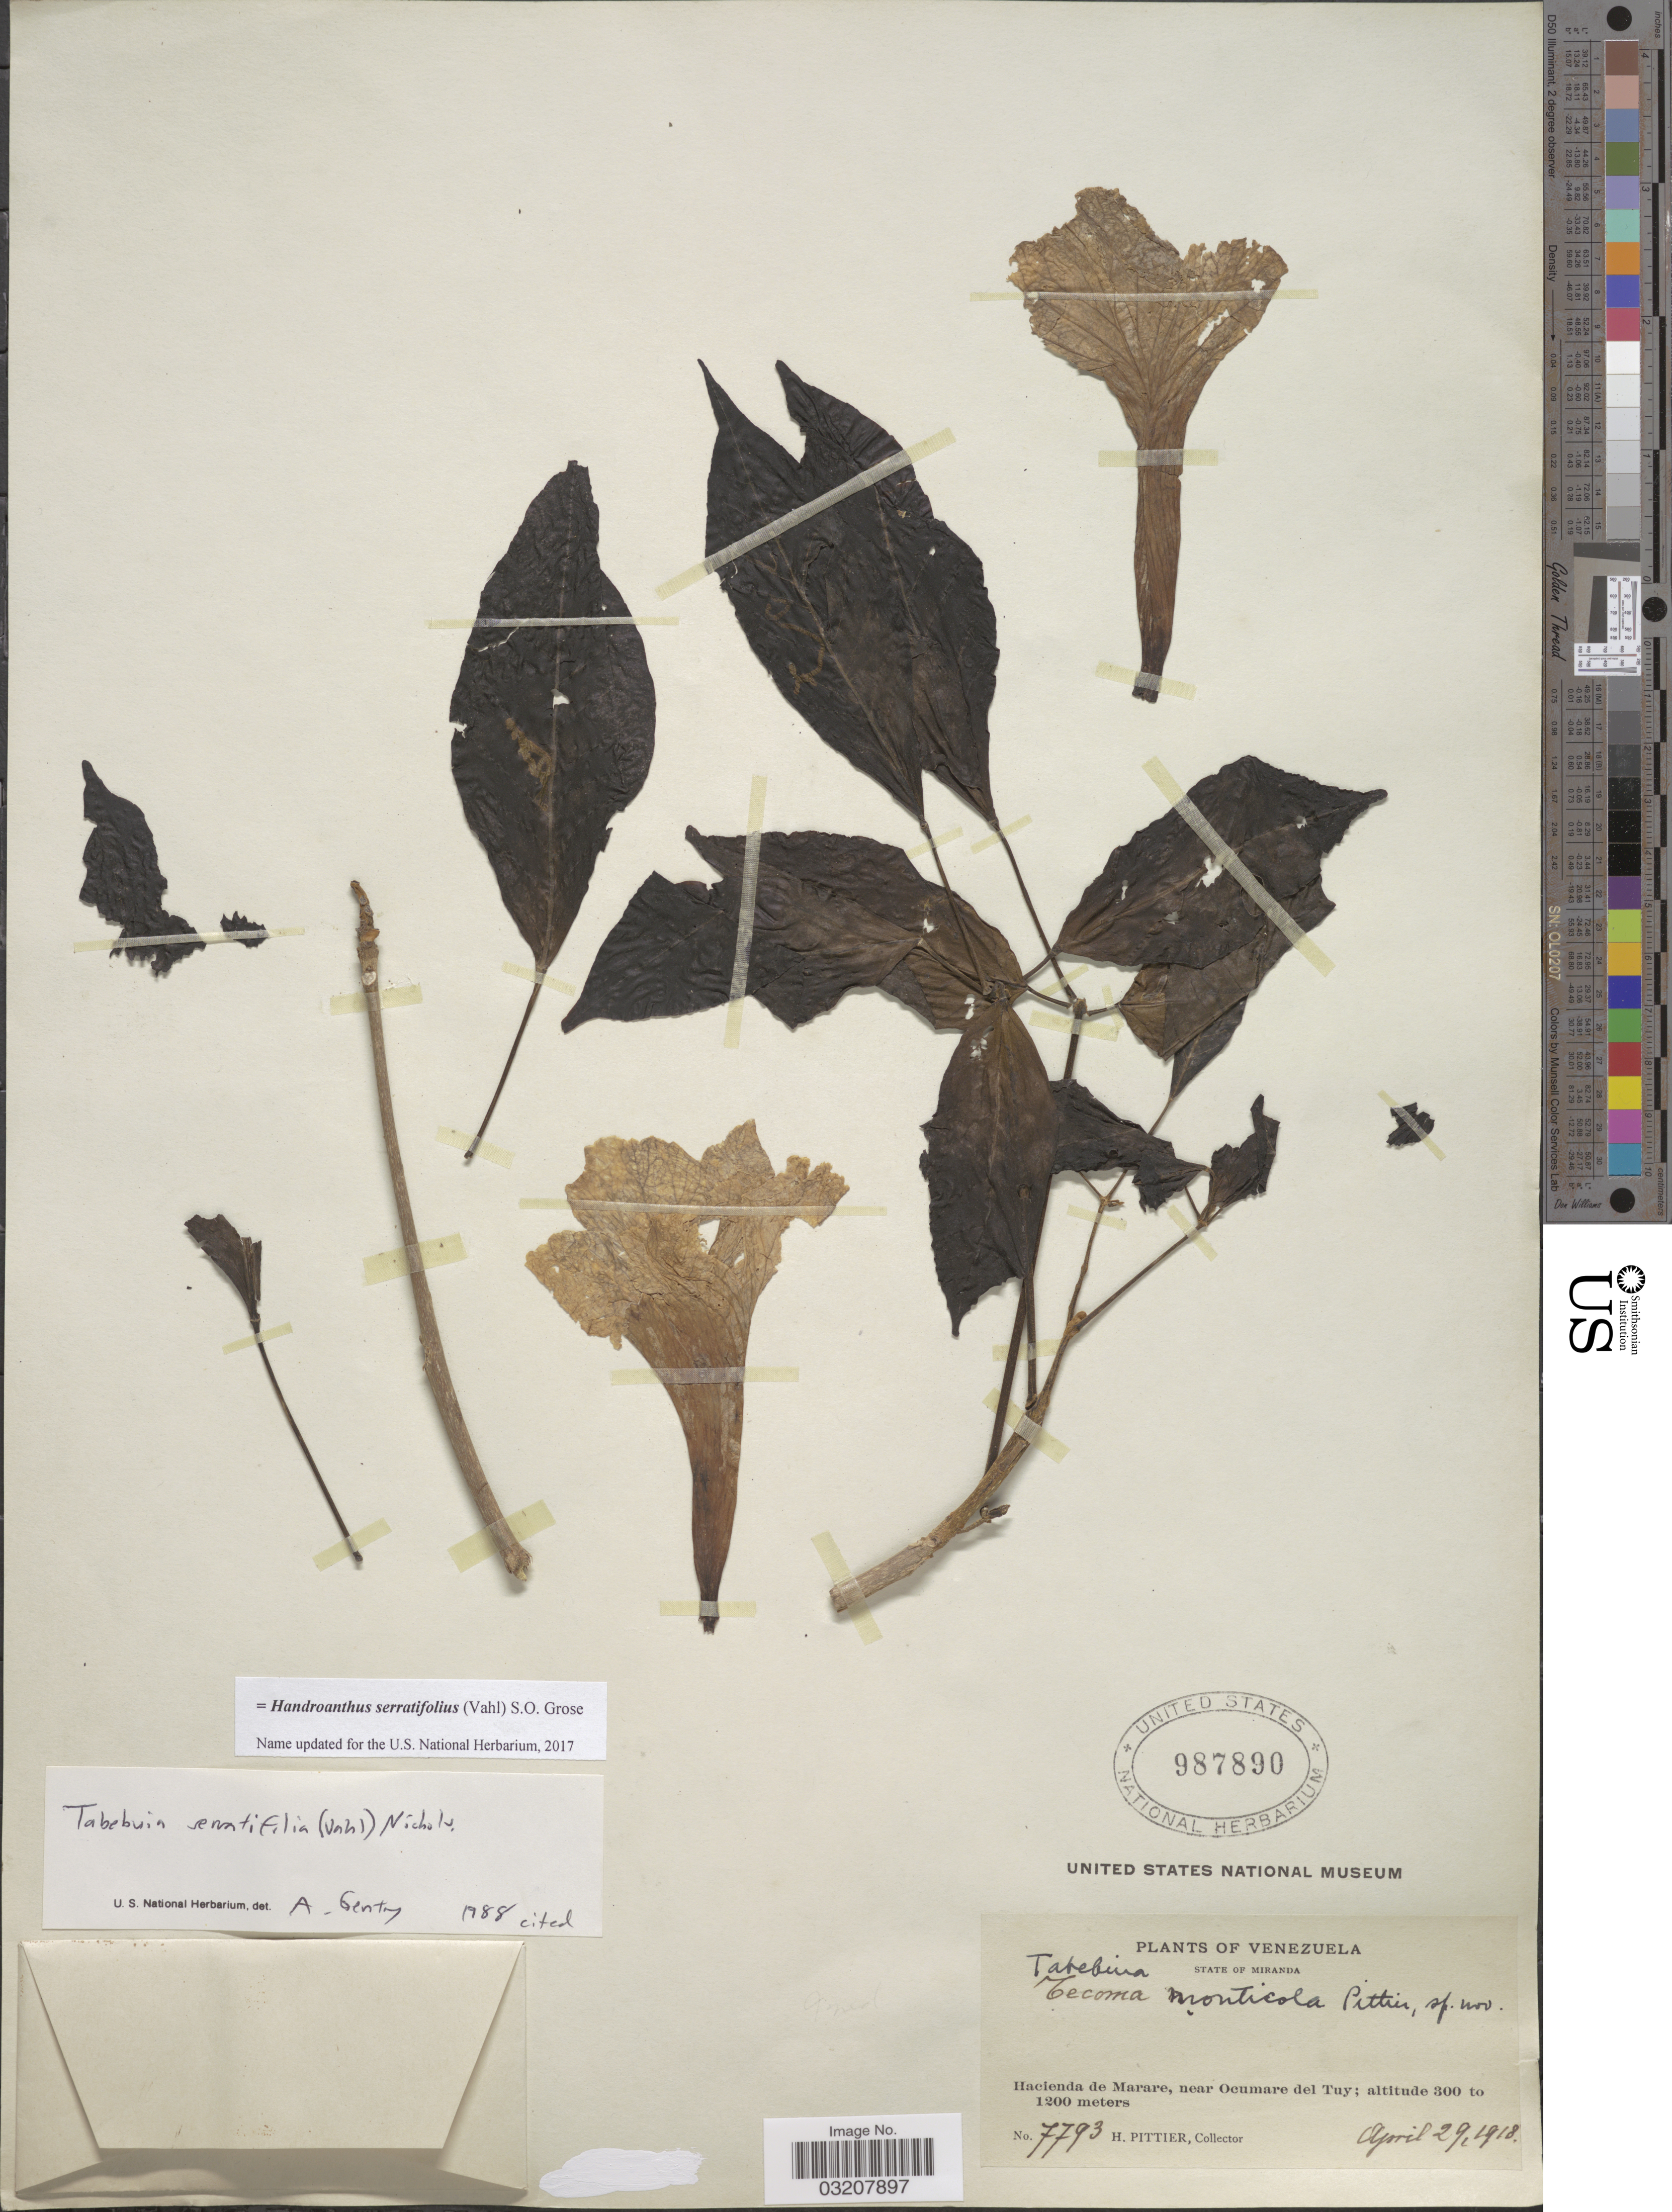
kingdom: Plantae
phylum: Tracheophyta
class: Magnoliopsida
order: Lamiales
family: Bignoniaceae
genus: Handroanthus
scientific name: Handroanthus serratifolius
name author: (Vahl) S.O. Grose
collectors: H. F. Pittier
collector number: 7793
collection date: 1918-04-29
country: Venezuela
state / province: Miranda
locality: Hacienda de Marare, near Ocumare del Tuy.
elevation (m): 300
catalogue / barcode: US 987890